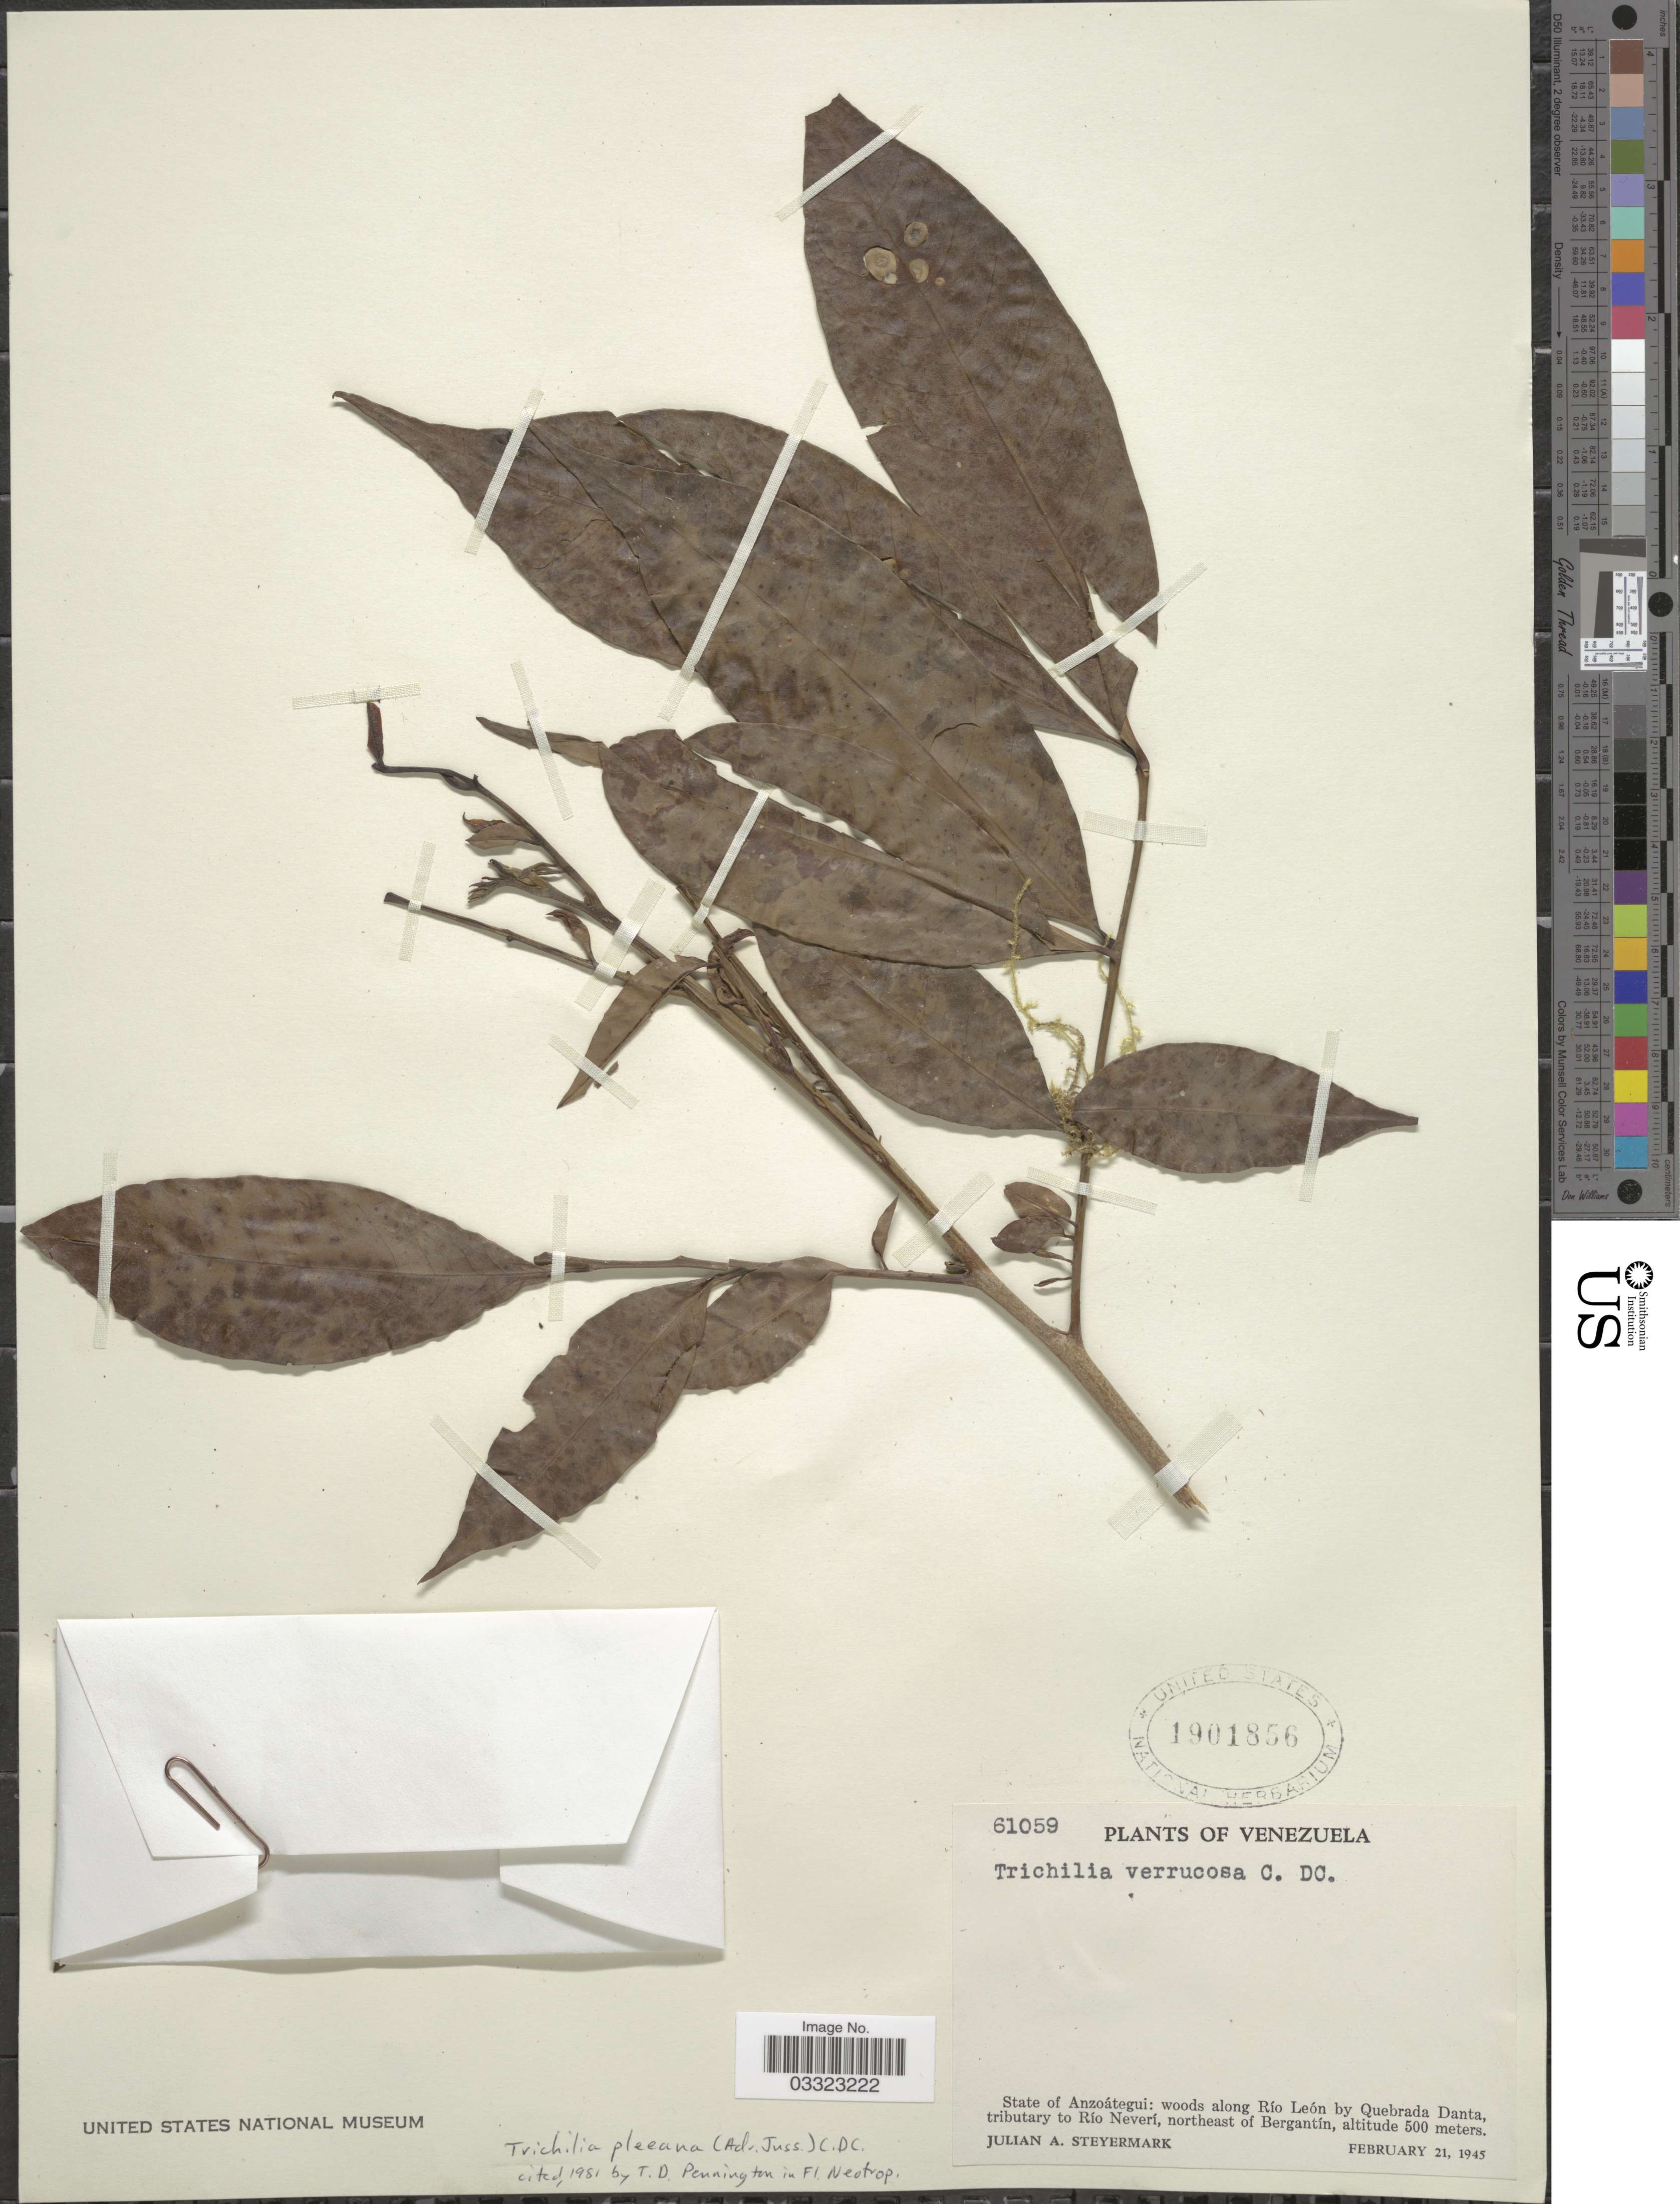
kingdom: Plantae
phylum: Tracheophyta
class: Magnoliopsida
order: Sapindales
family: Meliaceae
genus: Trichilia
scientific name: Trichilia pleeana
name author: (A. Juss.) C. DC.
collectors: J. Steyermark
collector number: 61059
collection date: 1945-02-21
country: Venezuela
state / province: Anzoategui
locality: Woods along Río León by Quebrada Danta, tributary to Río Neverí, northeast of Bergantín.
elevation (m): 500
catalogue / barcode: US 1901856